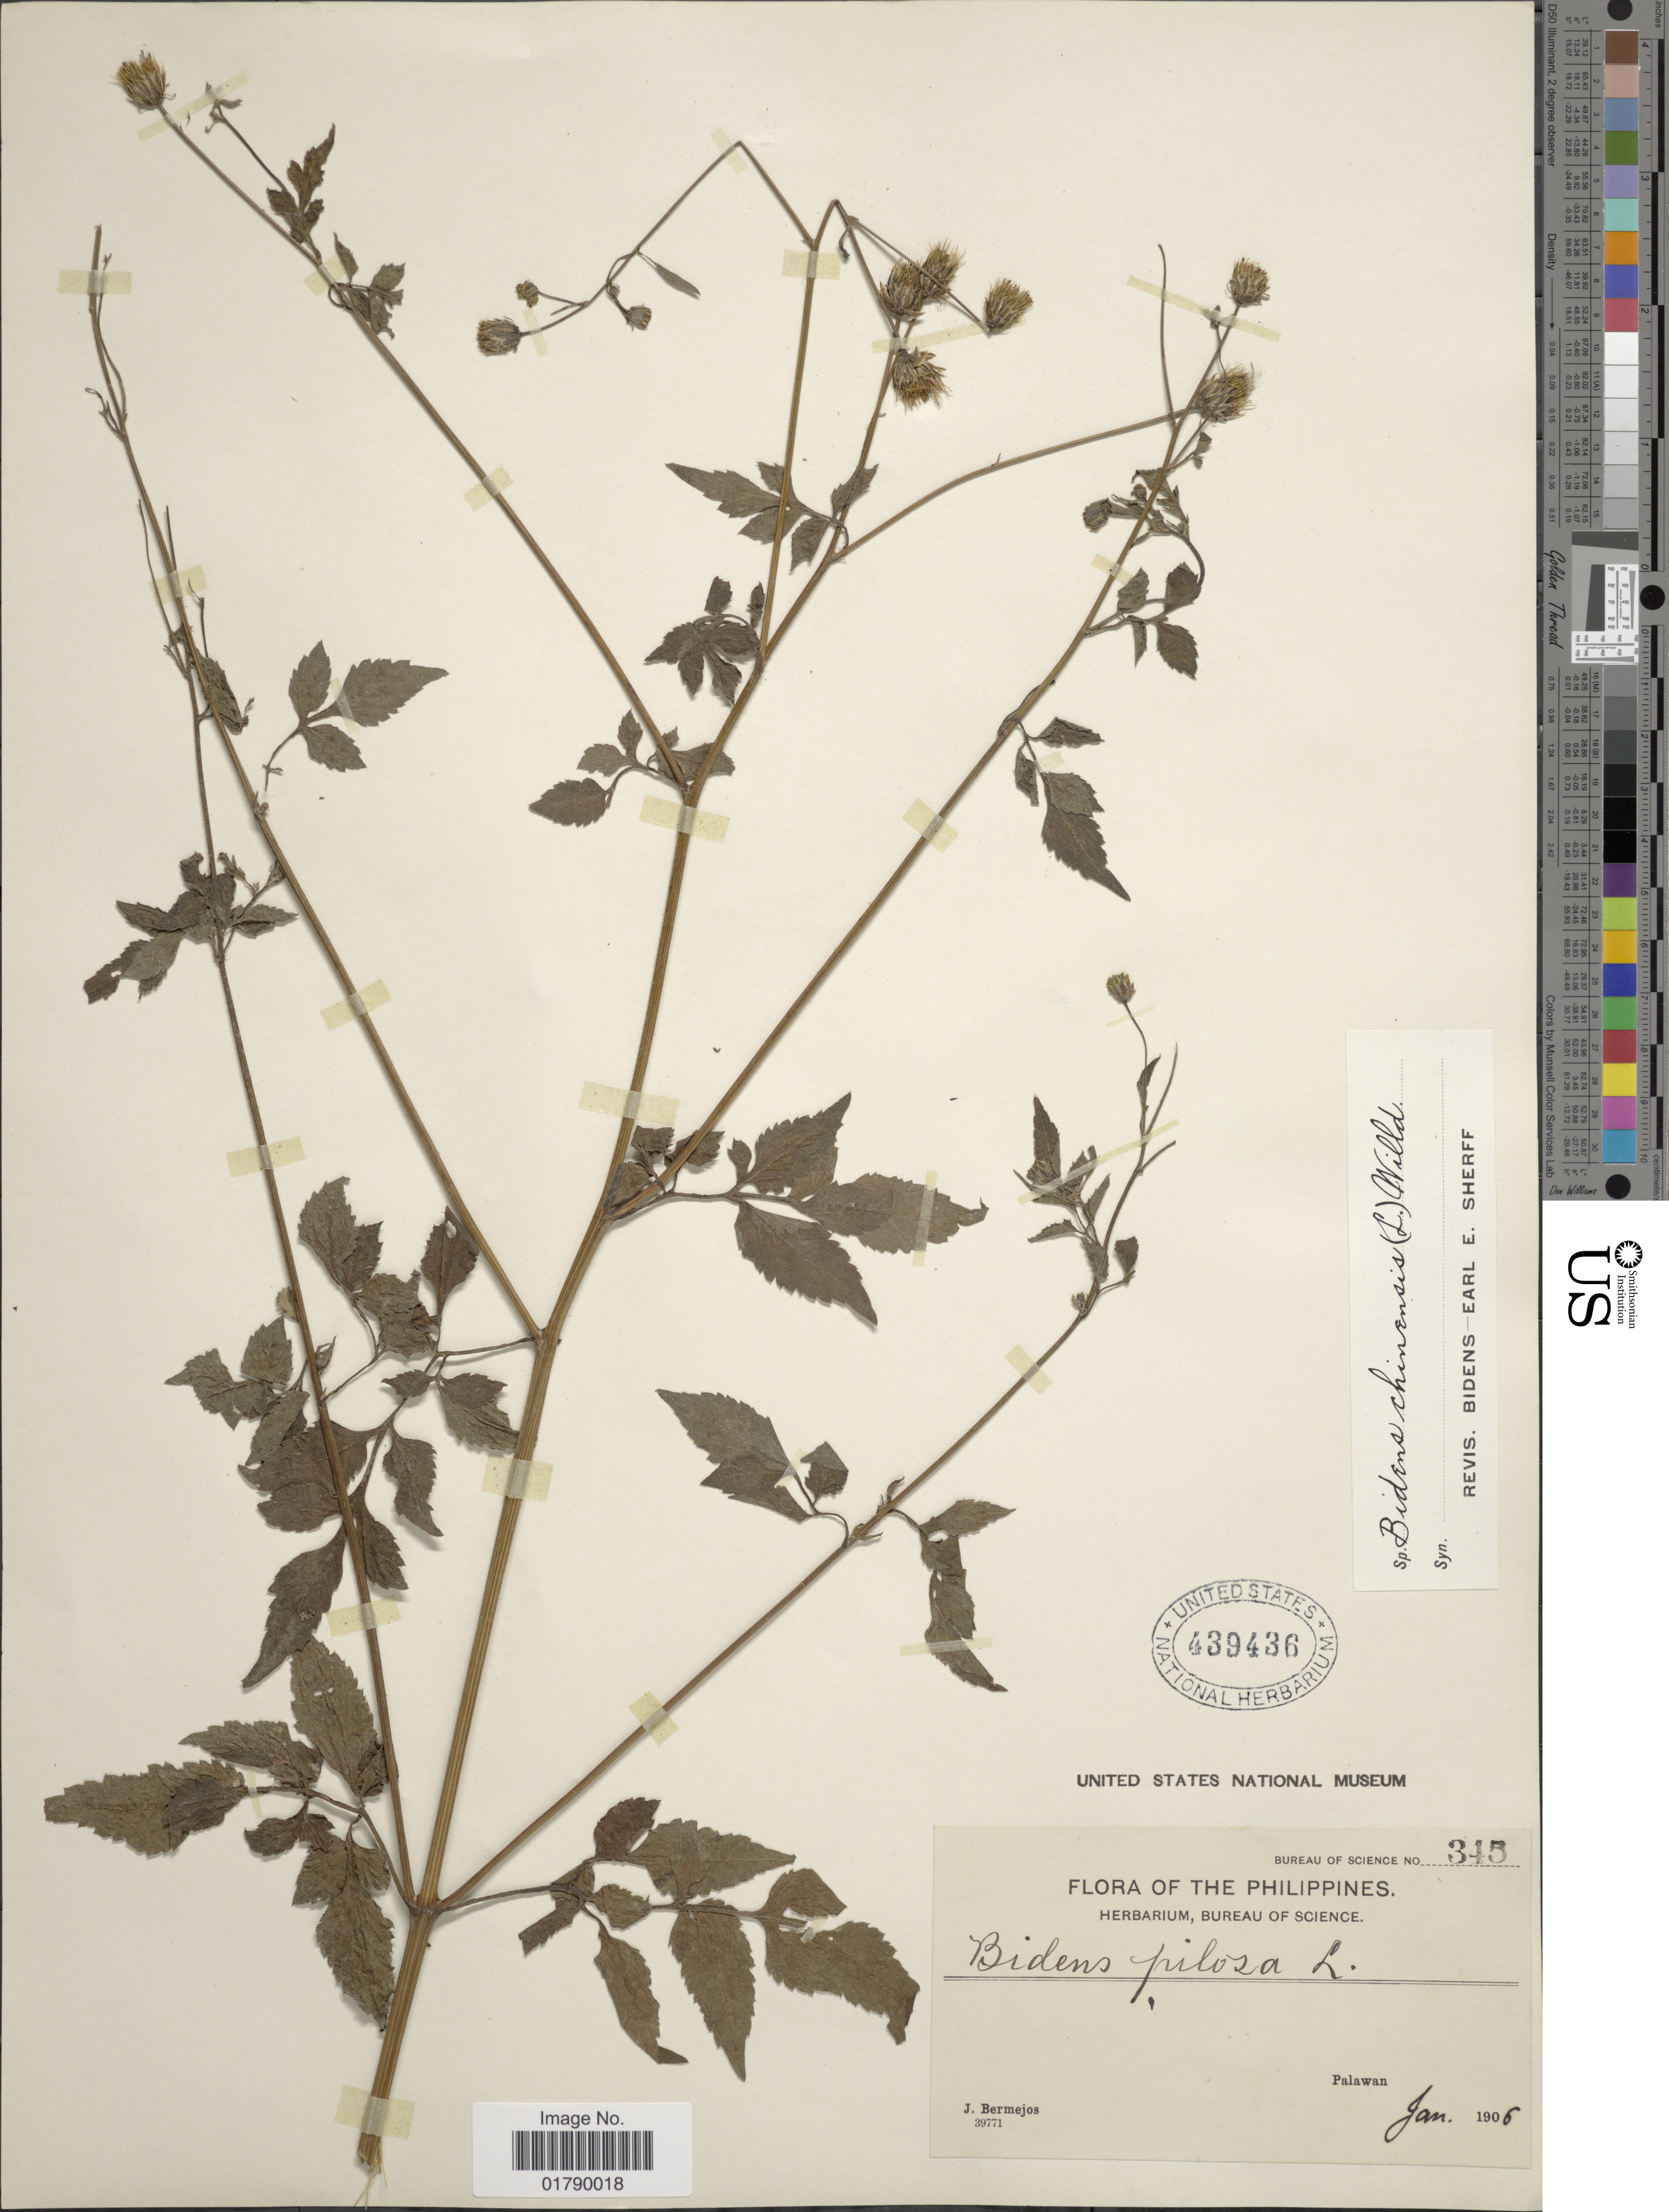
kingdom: Plantae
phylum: Tracheophyta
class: Magnoliopsida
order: Asterales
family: Asteraceae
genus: Bidens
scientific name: Bidens chinensis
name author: Willd.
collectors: J. Bermejos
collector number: Bureau Of Science 345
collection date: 1906-01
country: Philippines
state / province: Mimaropa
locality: Palawan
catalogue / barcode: US 439436